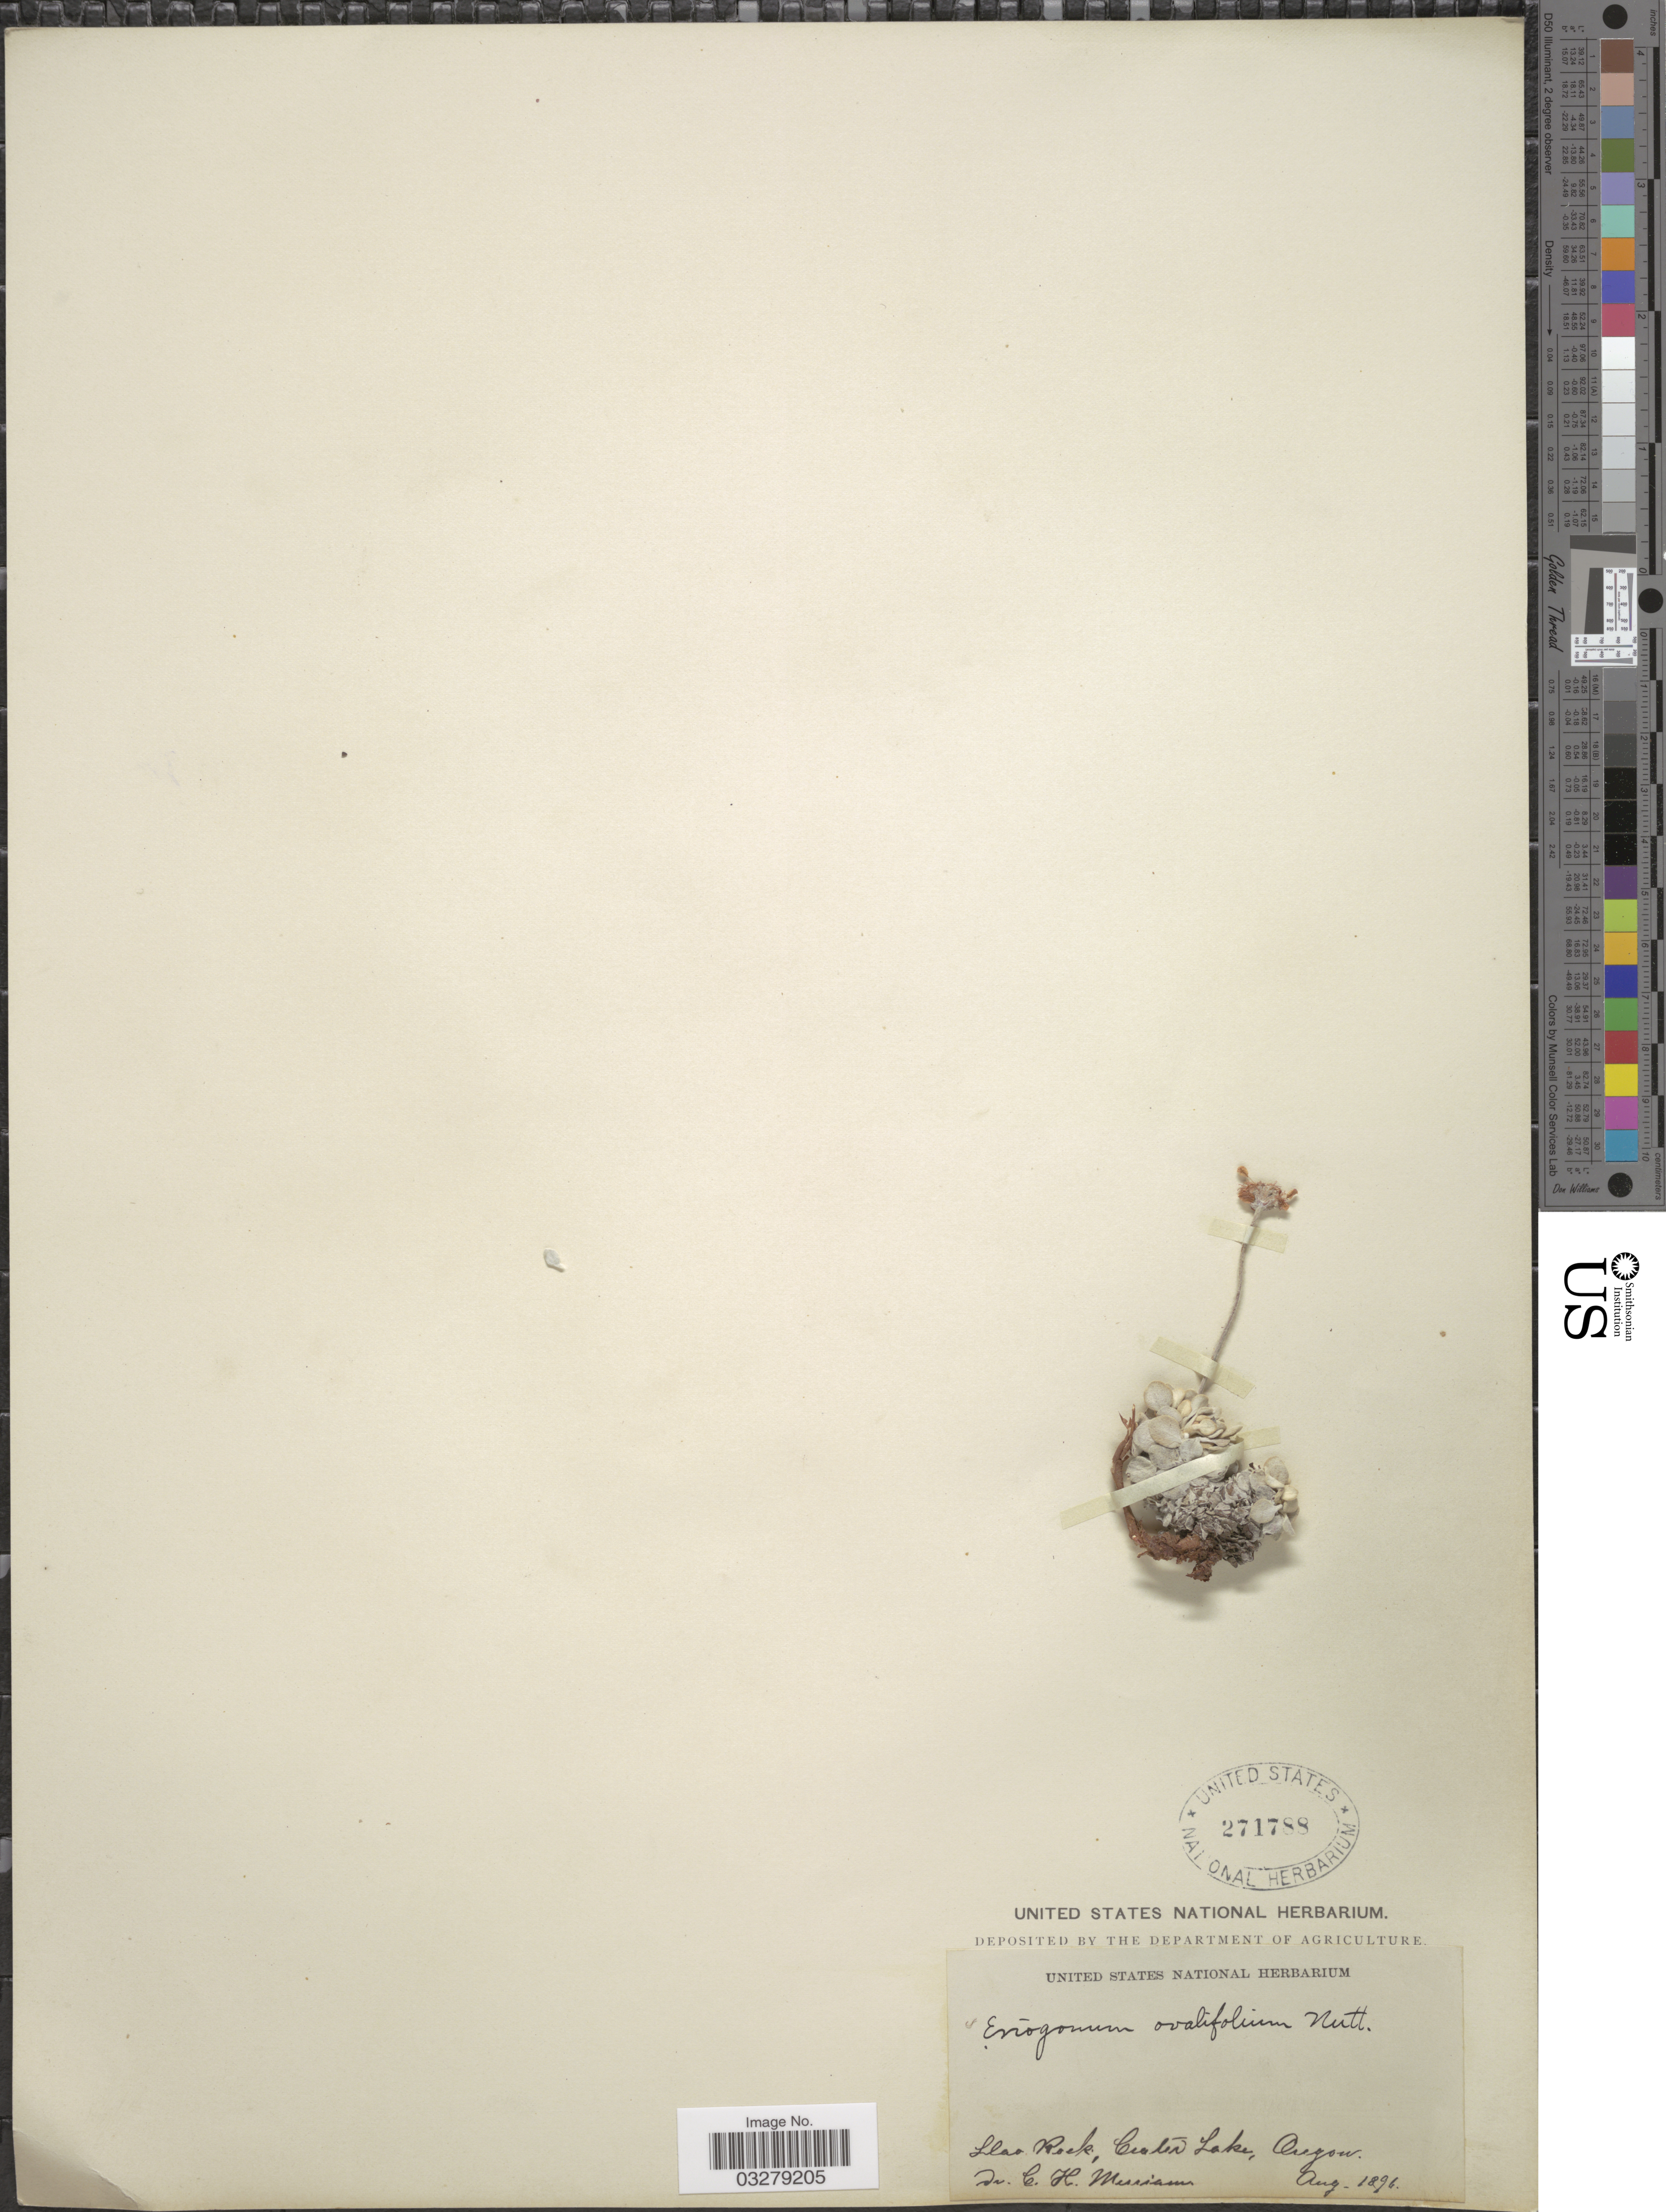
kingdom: Plantae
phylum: Tracheophyta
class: Magnoliopsida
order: Caryophyllales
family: Polygonaceae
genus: Eriogonum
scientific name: Eriogonum ovalifolium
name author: Nutt.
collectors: C. Merriam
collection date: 1896-08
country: United States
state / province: Oregon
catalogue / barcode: US 271788